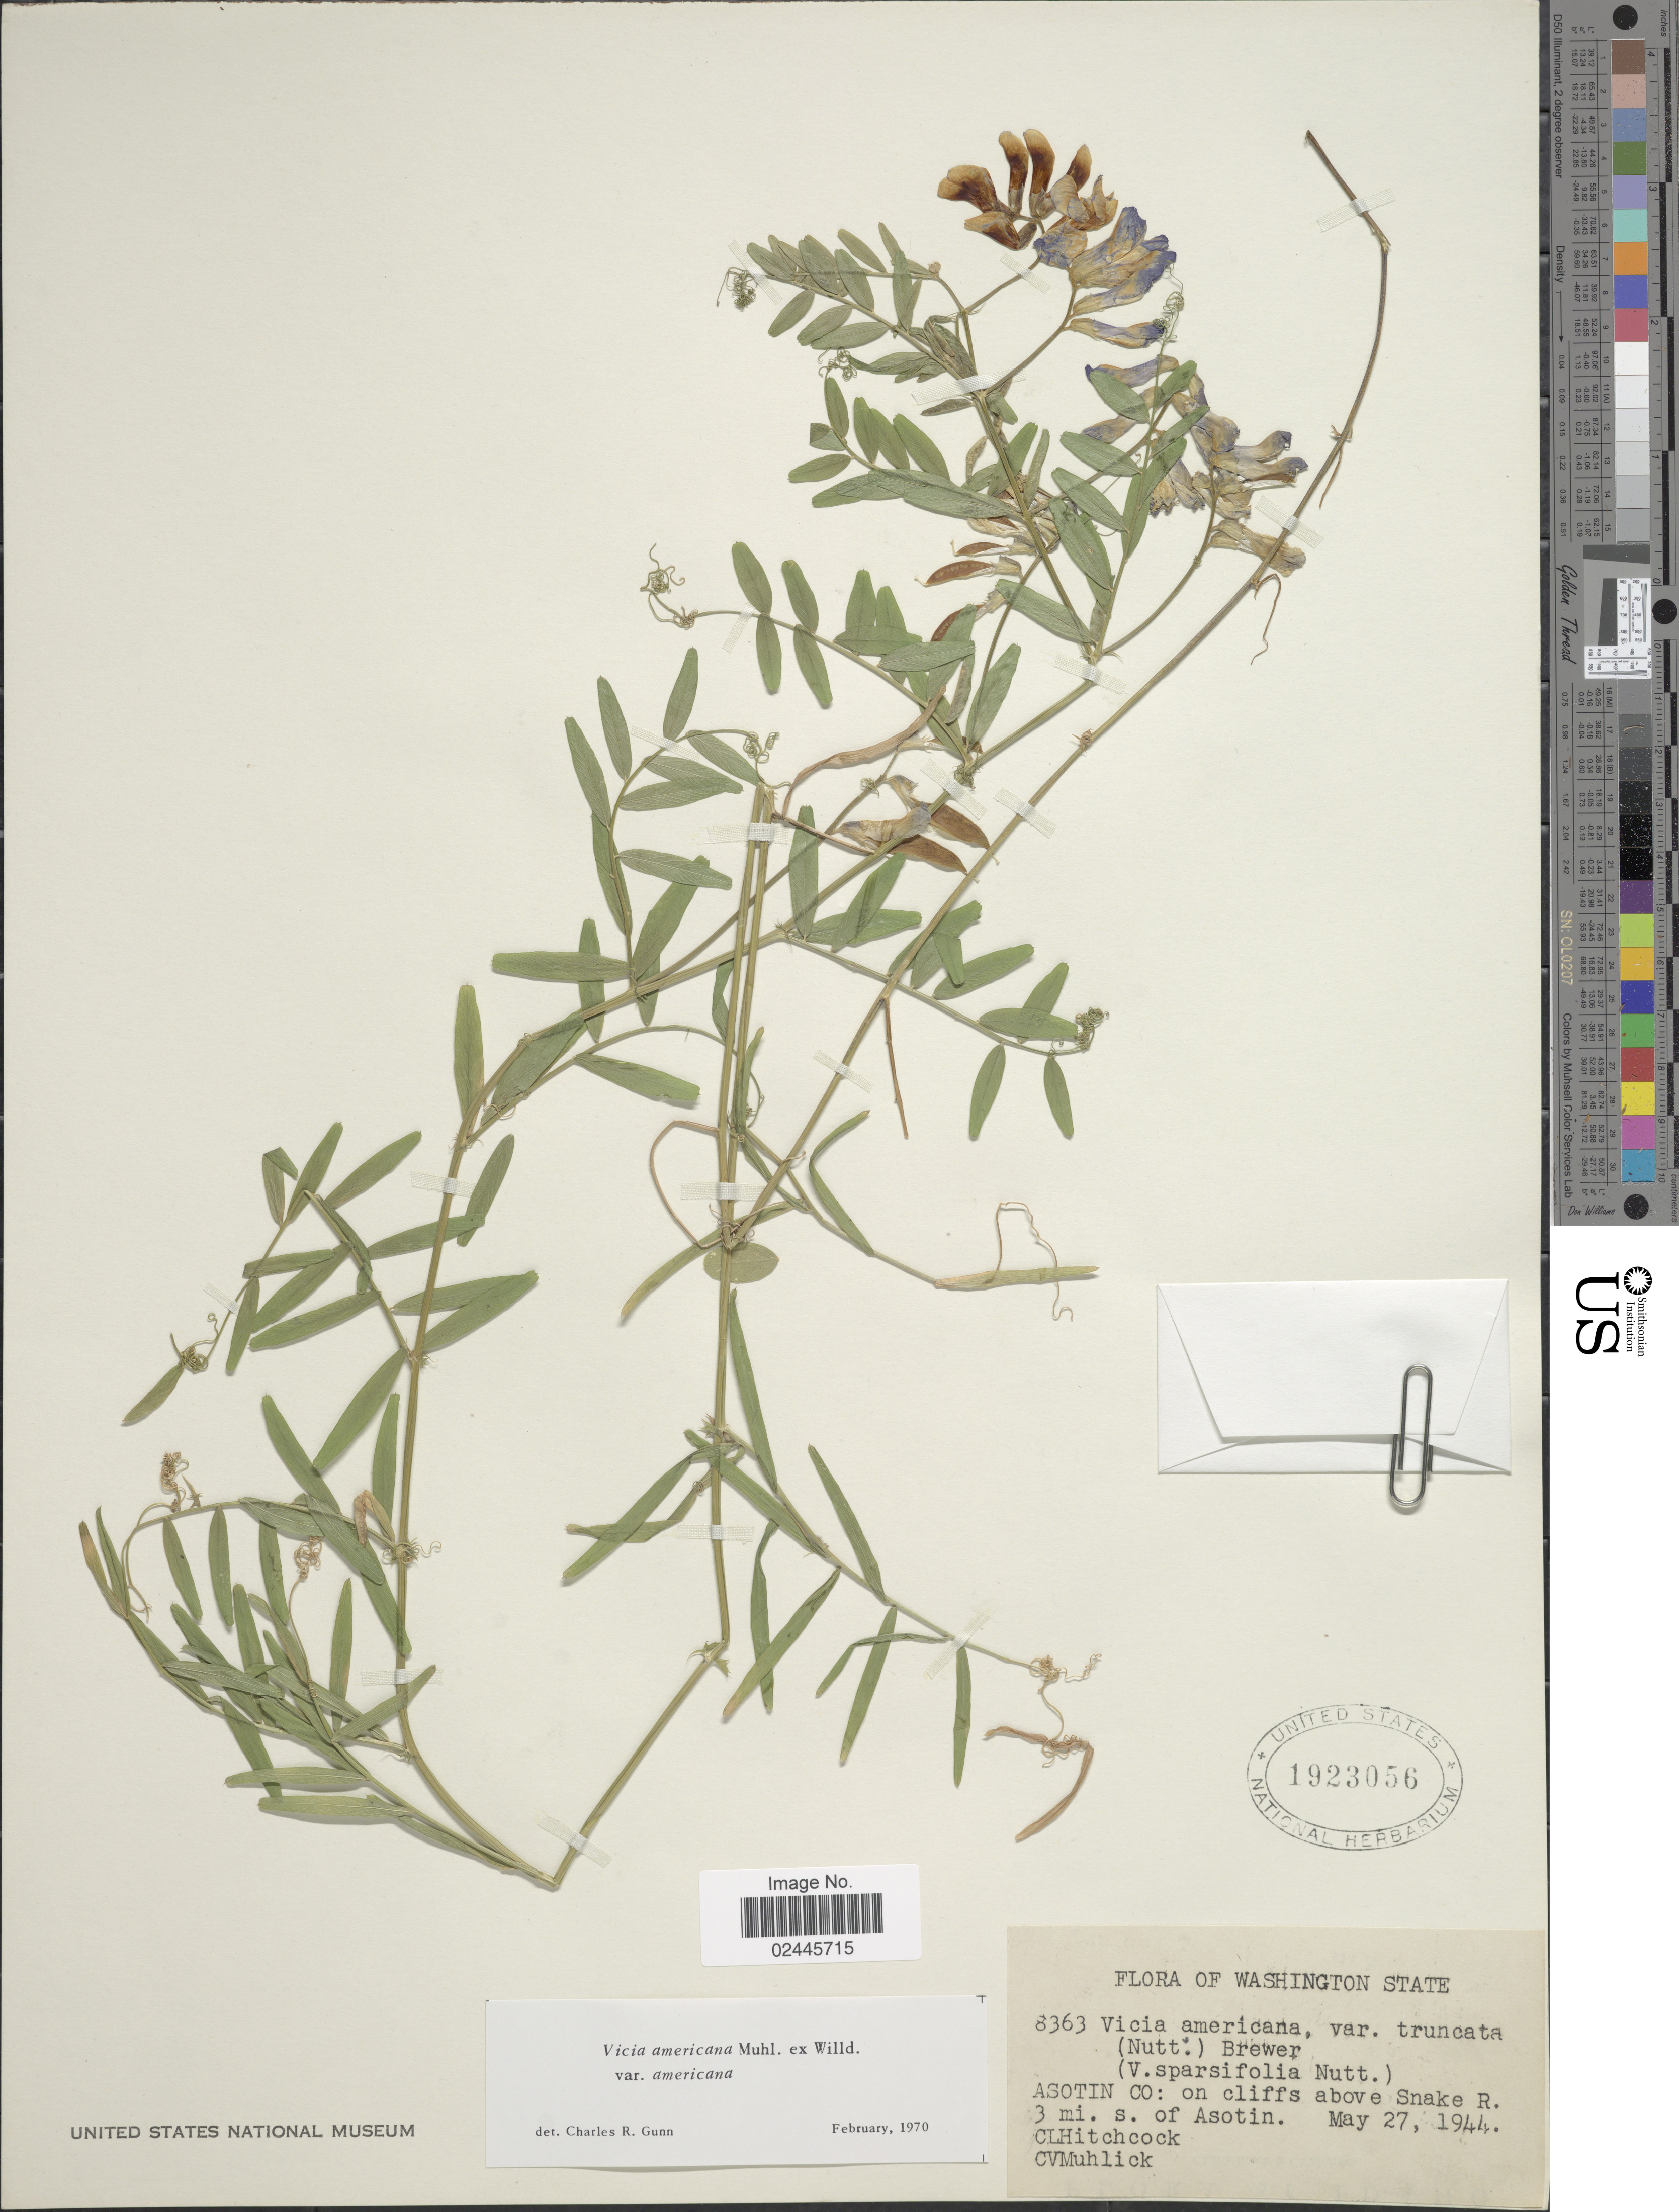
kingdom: Plantae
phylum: Tracheophyta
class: Magnoliopsida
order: Fabales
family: Fabaceae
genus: Vicia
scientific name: Vicia americana var. americana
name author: Muhl. ex Willd.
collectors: C. L. Hitchcock & C. V. Muhlick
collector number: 8363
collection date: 1944-05-27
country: United States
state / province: Washington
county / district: Asotin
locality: On cliffs above Snake R., 3 mi. S of Asotin.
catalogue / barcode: US 1923056